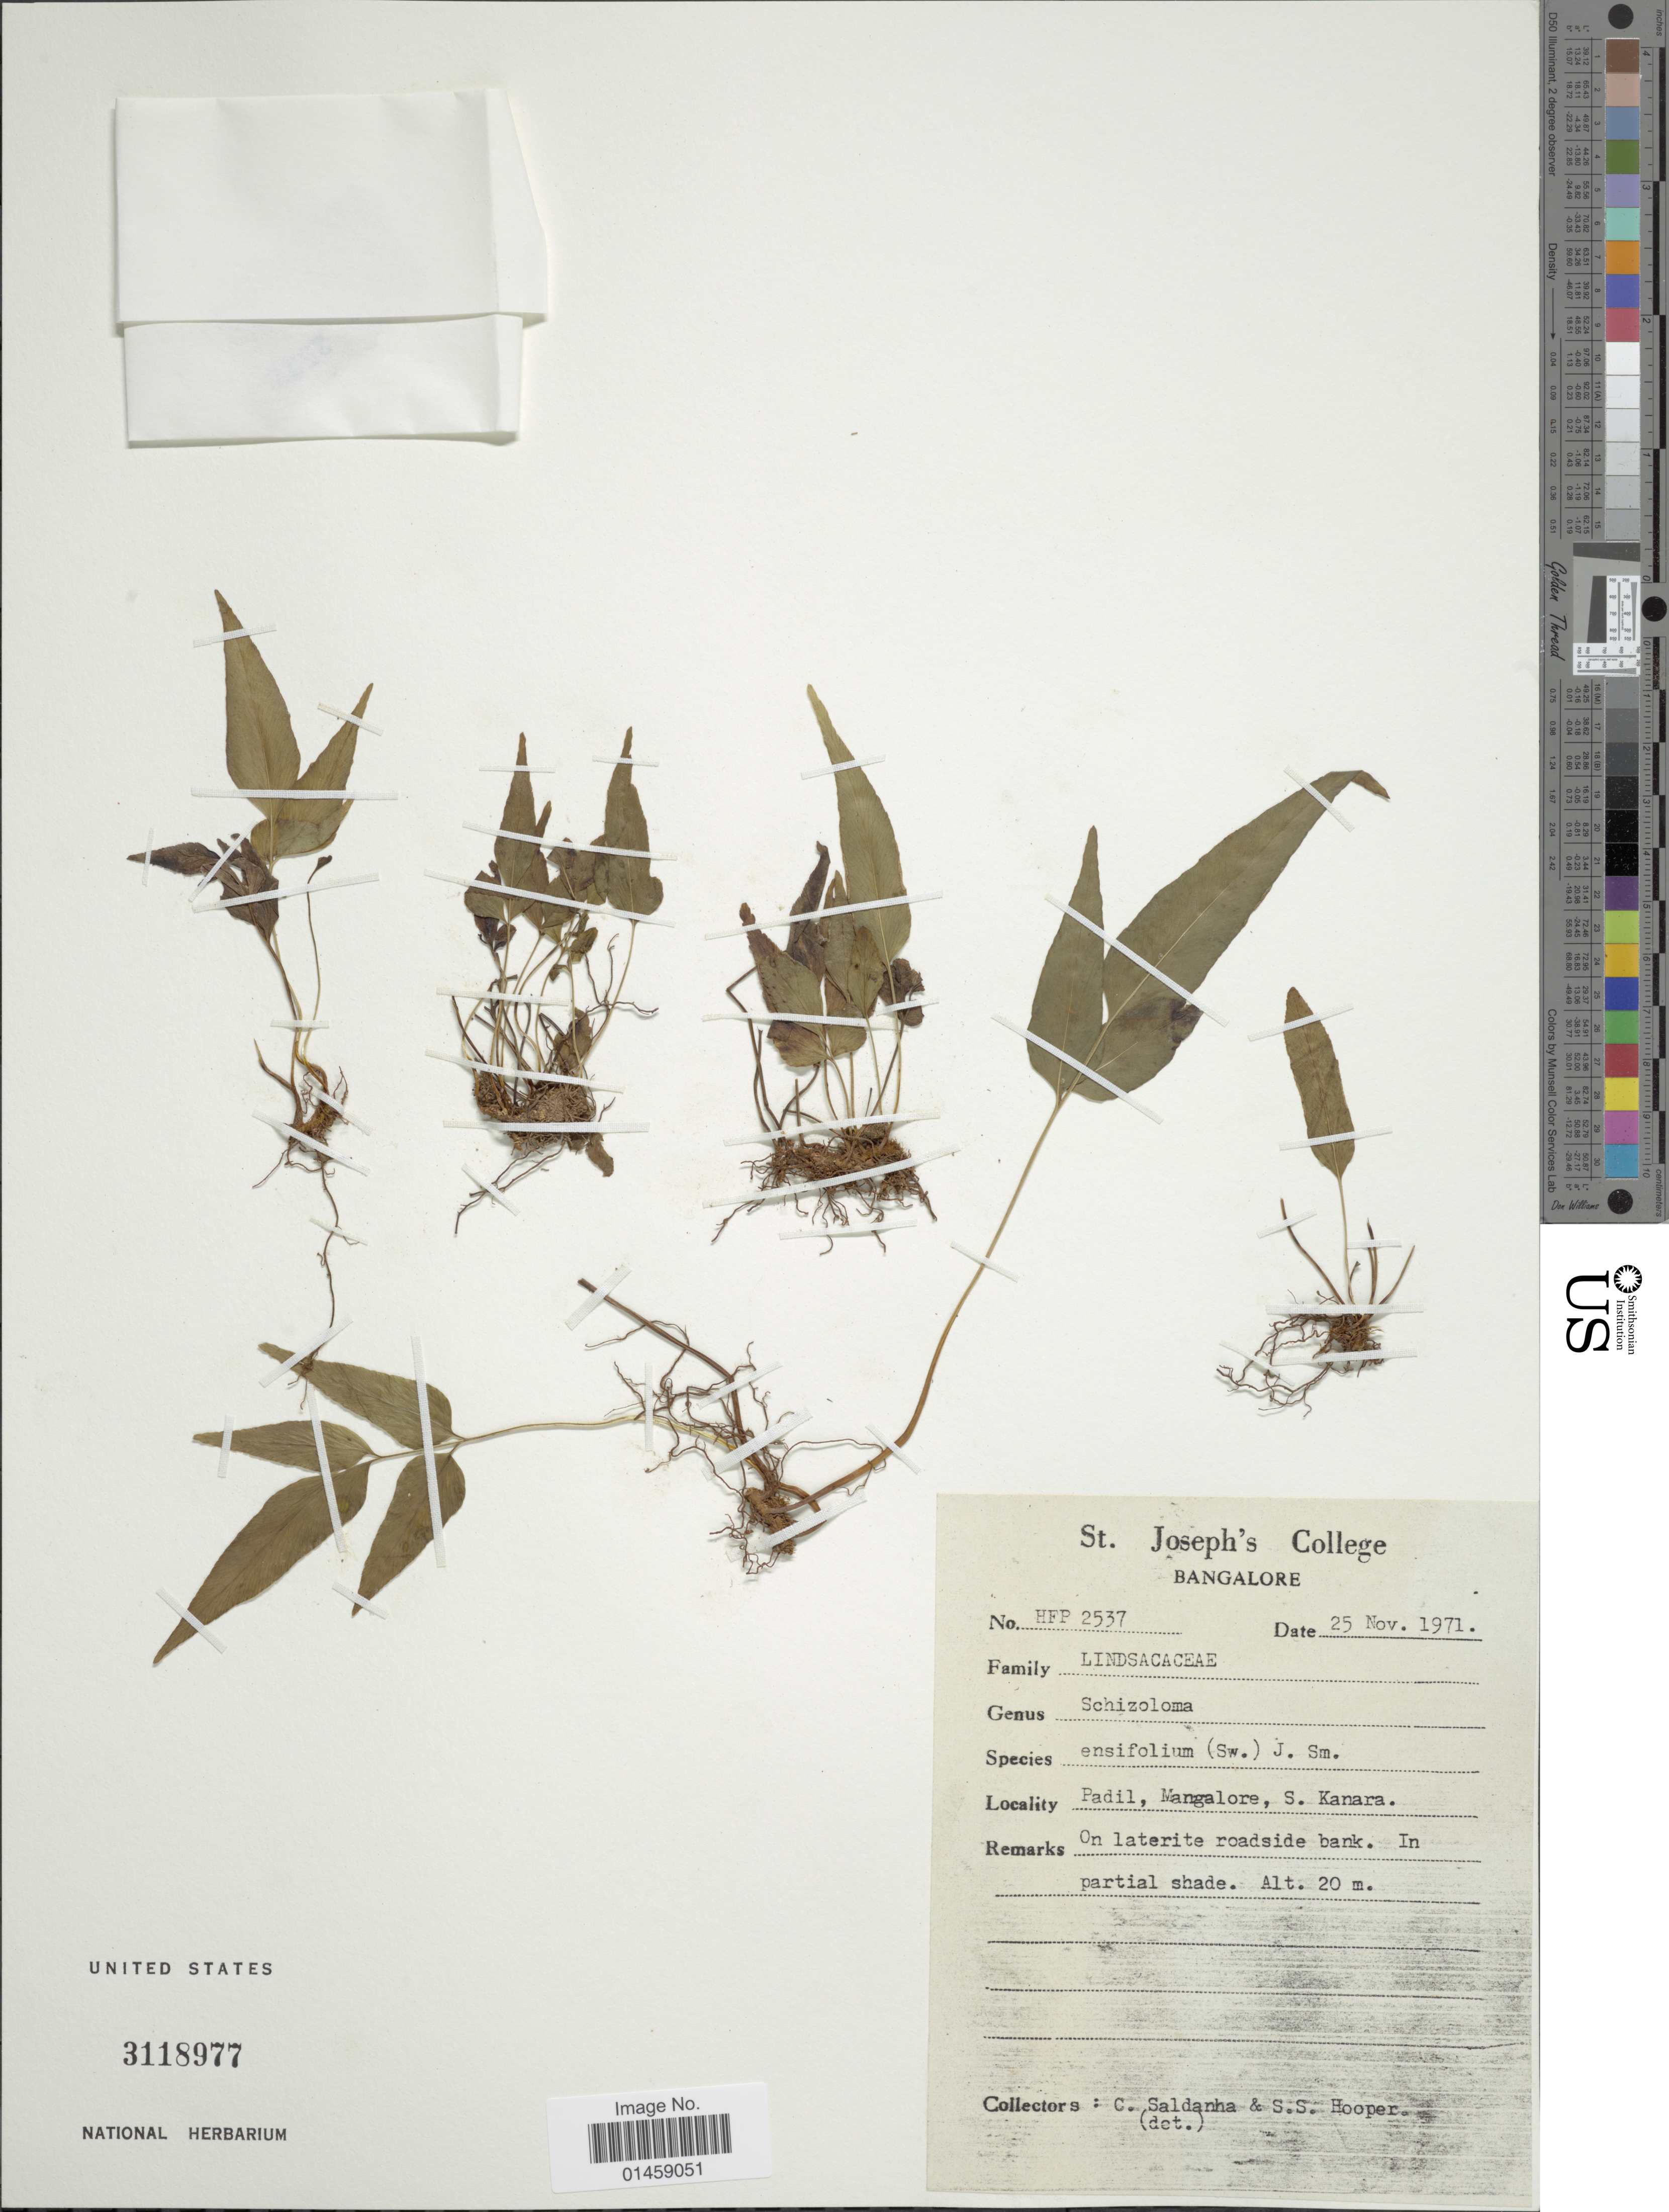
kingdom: Plantae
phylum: Tracheophyta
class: Polypodiopsida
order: Polypodiales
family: Lindsaeaceae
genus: Lindsaea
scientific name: Lindsaea ensifolia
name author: Sw.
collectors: C. Saldanha & S. S. Hooper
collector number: HFP 2537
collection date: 1971-11-25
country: Bangladesh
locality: Padil, Mangalore, S. Kanara.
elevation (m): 20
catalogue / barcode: US 3118977